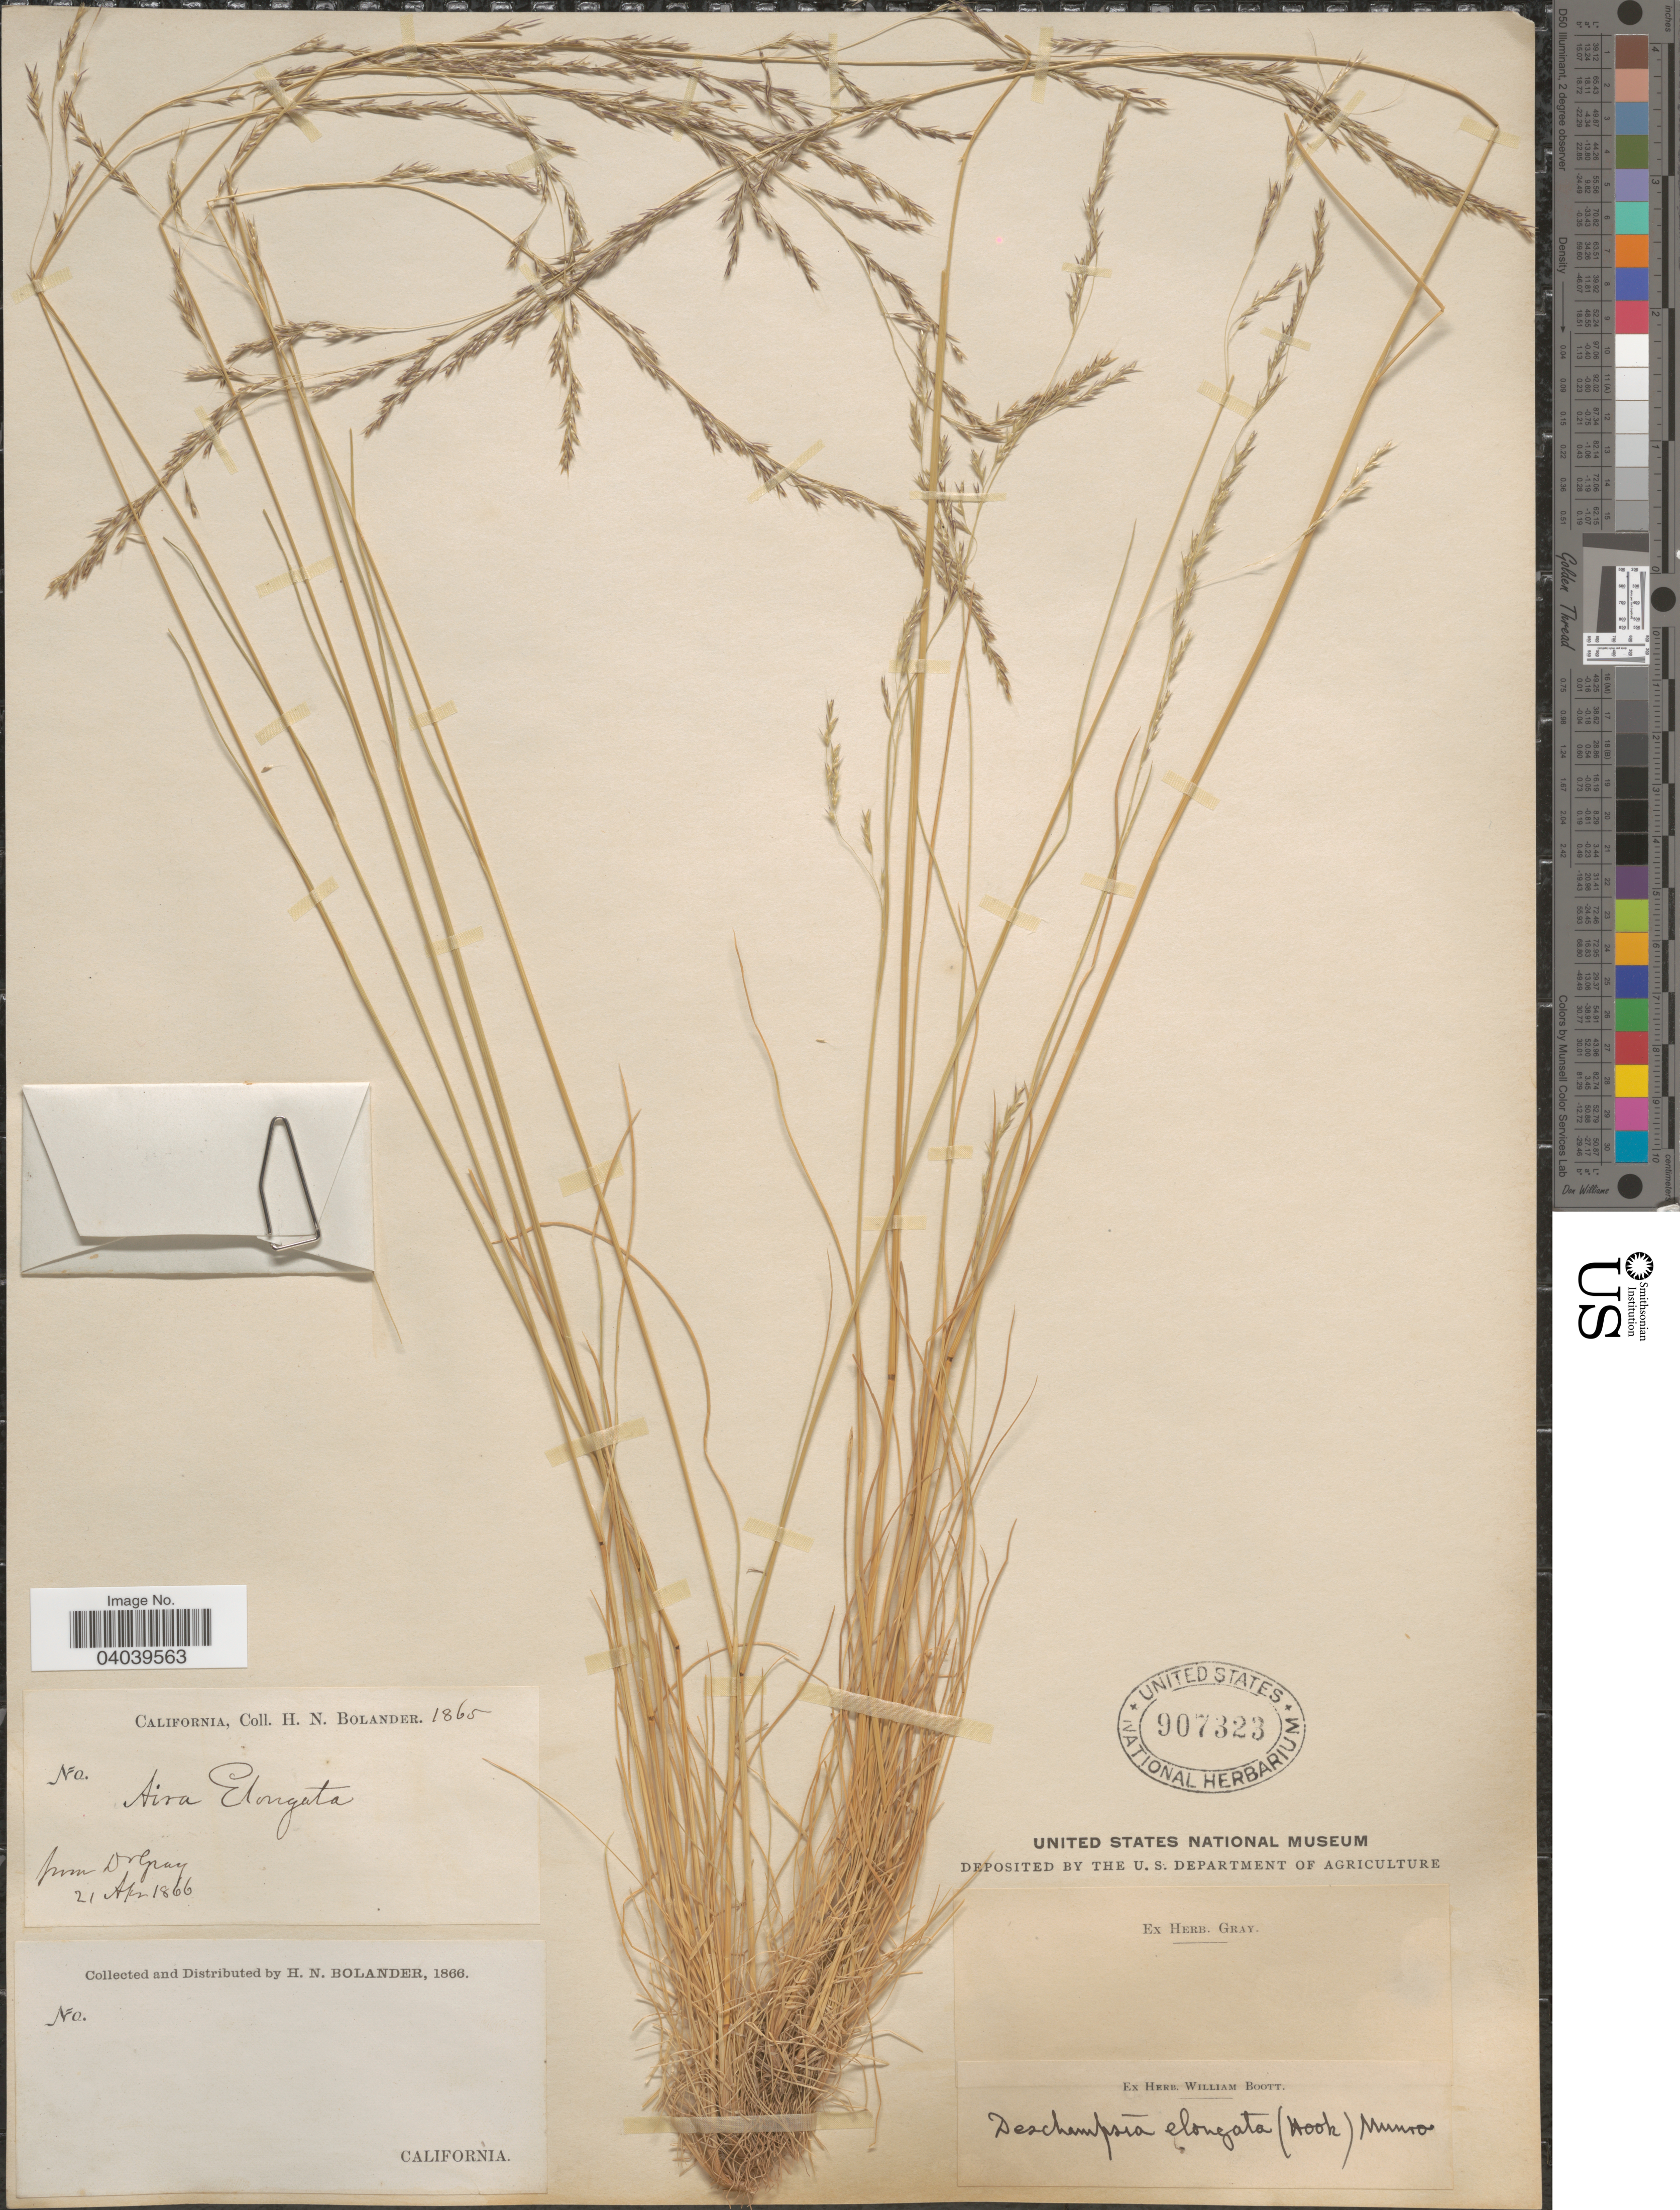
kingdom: Plantae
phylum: Tracheophyta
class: Liliopsida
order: Poales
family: Poaceae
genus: Deschampsia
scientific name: Deschampsia elongata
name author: (Hook.) Munro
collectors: H. Bolander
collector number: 1865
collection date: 1866-04-21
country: United States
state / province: California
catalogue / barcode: US 907323